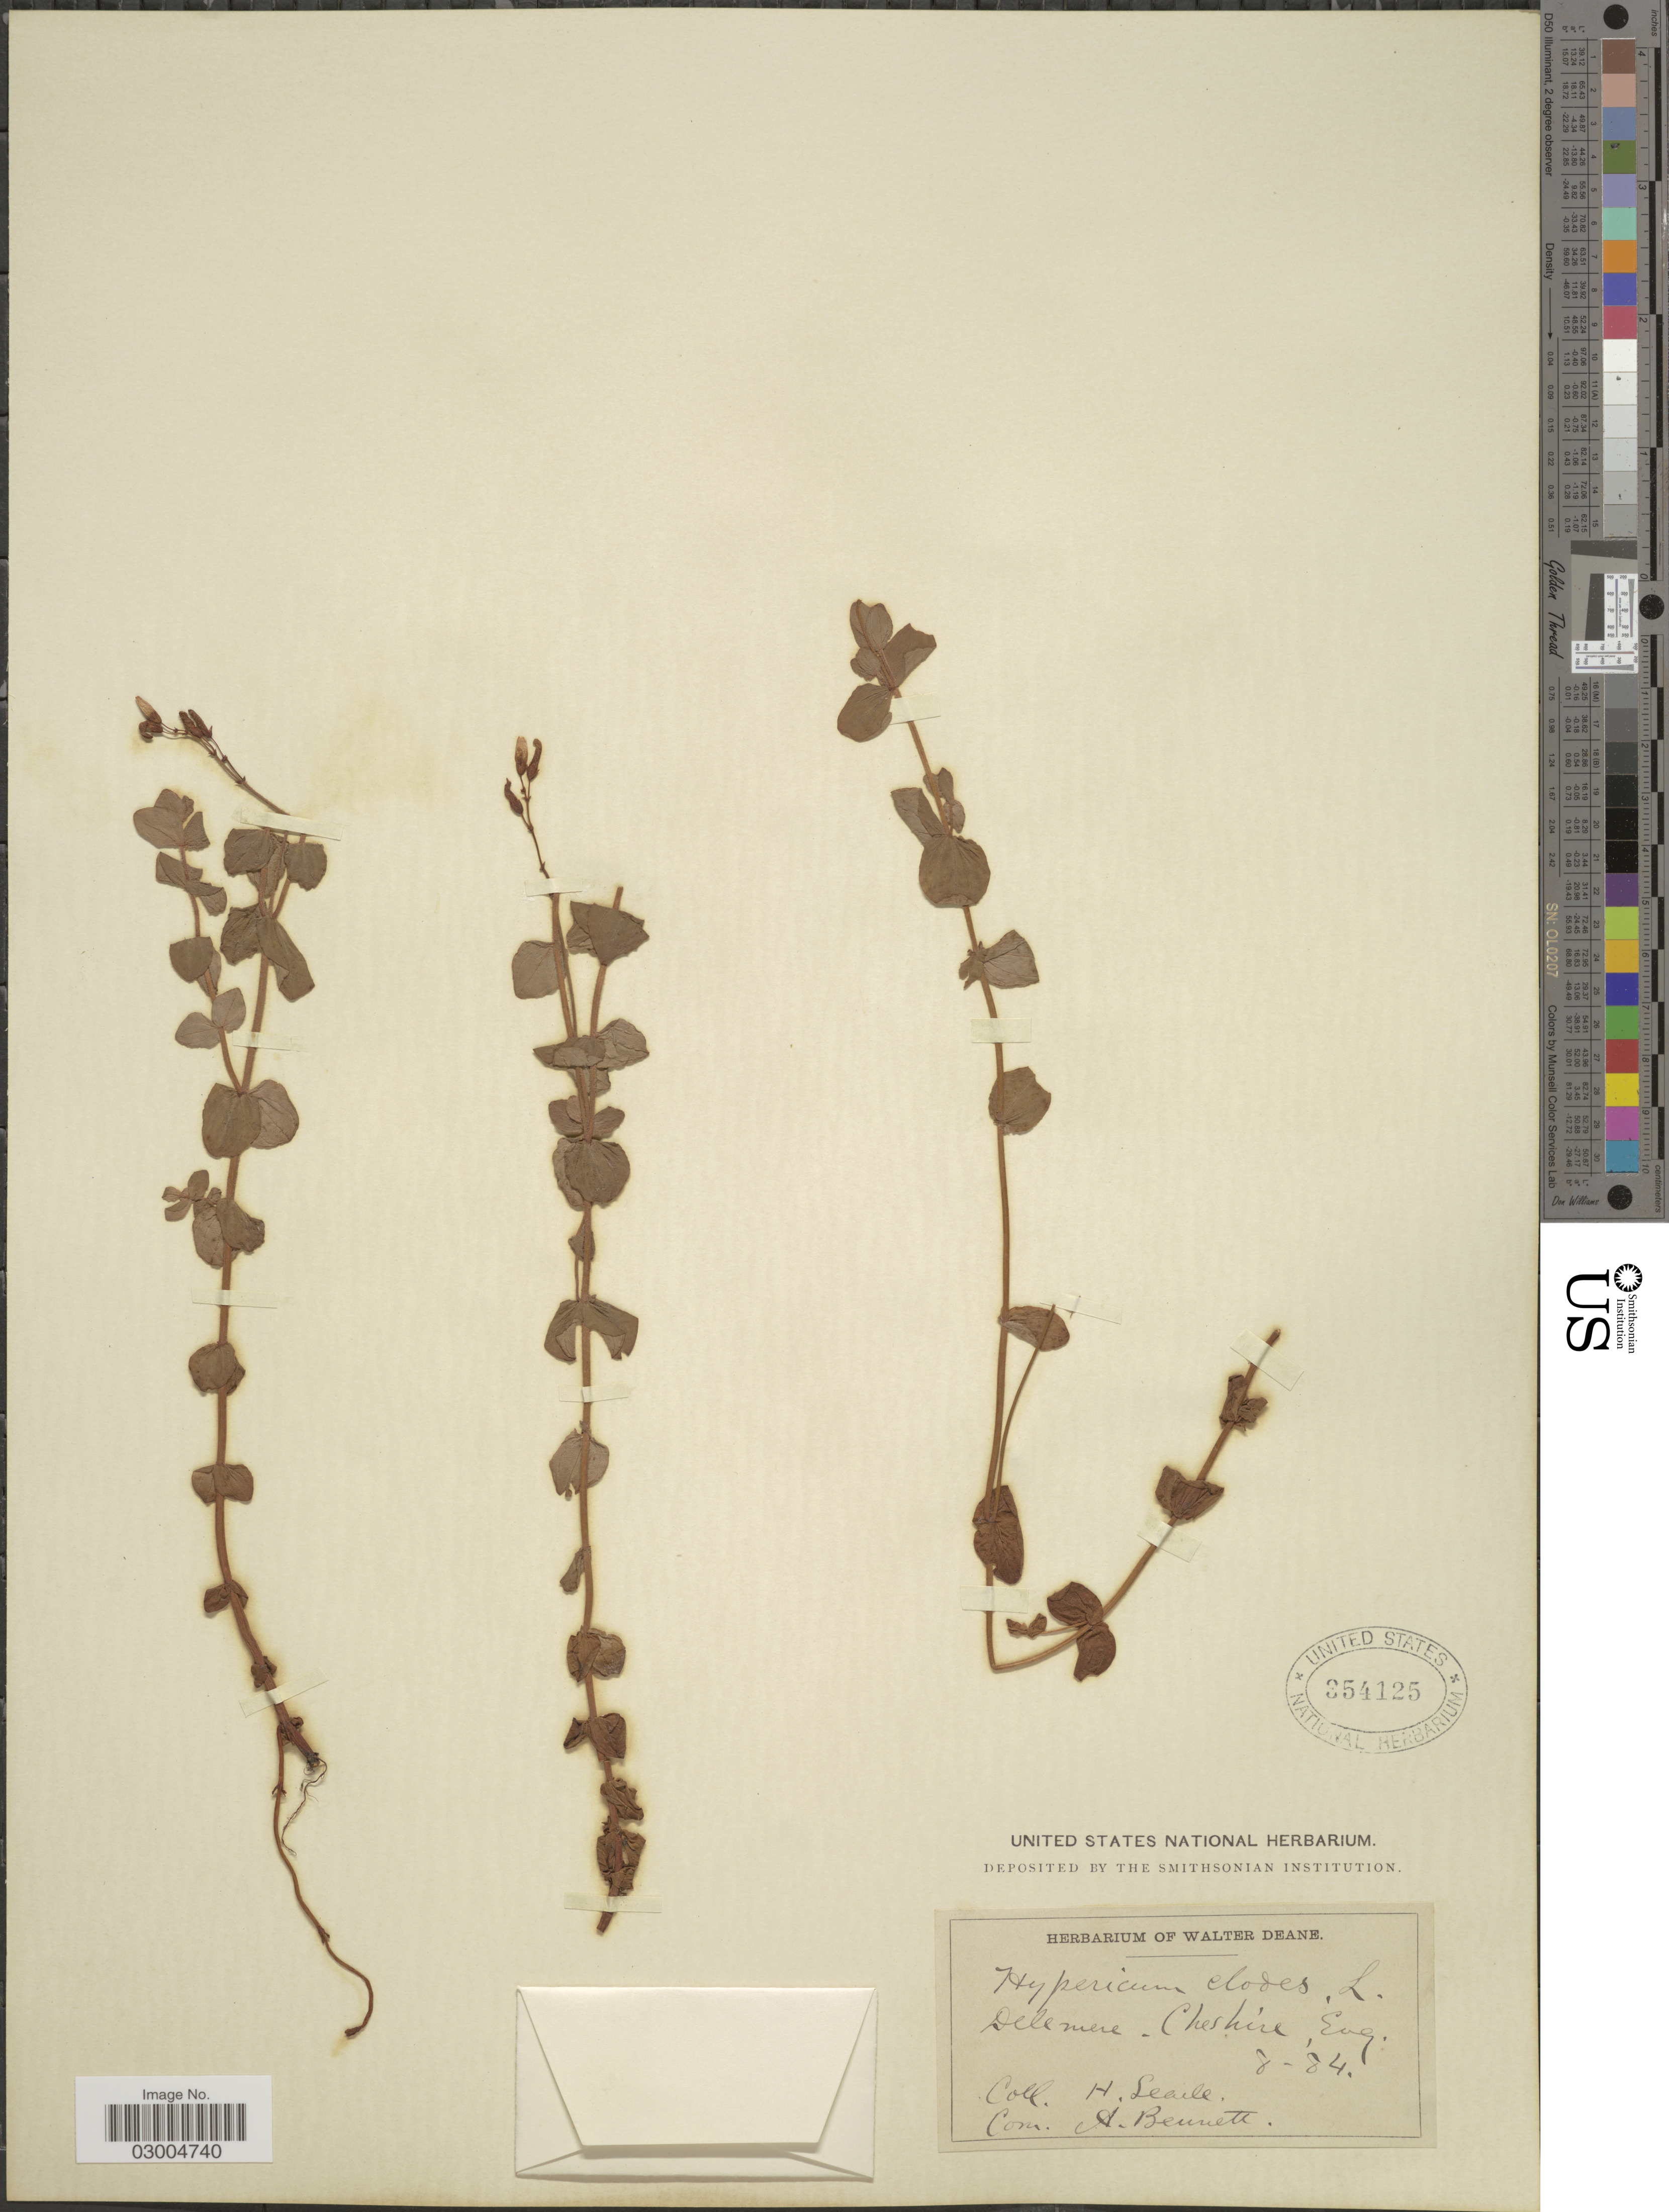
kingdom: Plantae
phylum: Tracheophyta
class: Magnoliopsida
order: Malpighiales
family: Hypericaceae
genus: Hypericum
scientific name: Hypericum elodes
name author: L.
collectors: H. Searle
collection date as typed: Transcribed d/m/y: /8/84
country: United Kingdom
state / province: England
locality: Delemere-Cheshire, Eng.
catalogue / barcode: US 354125